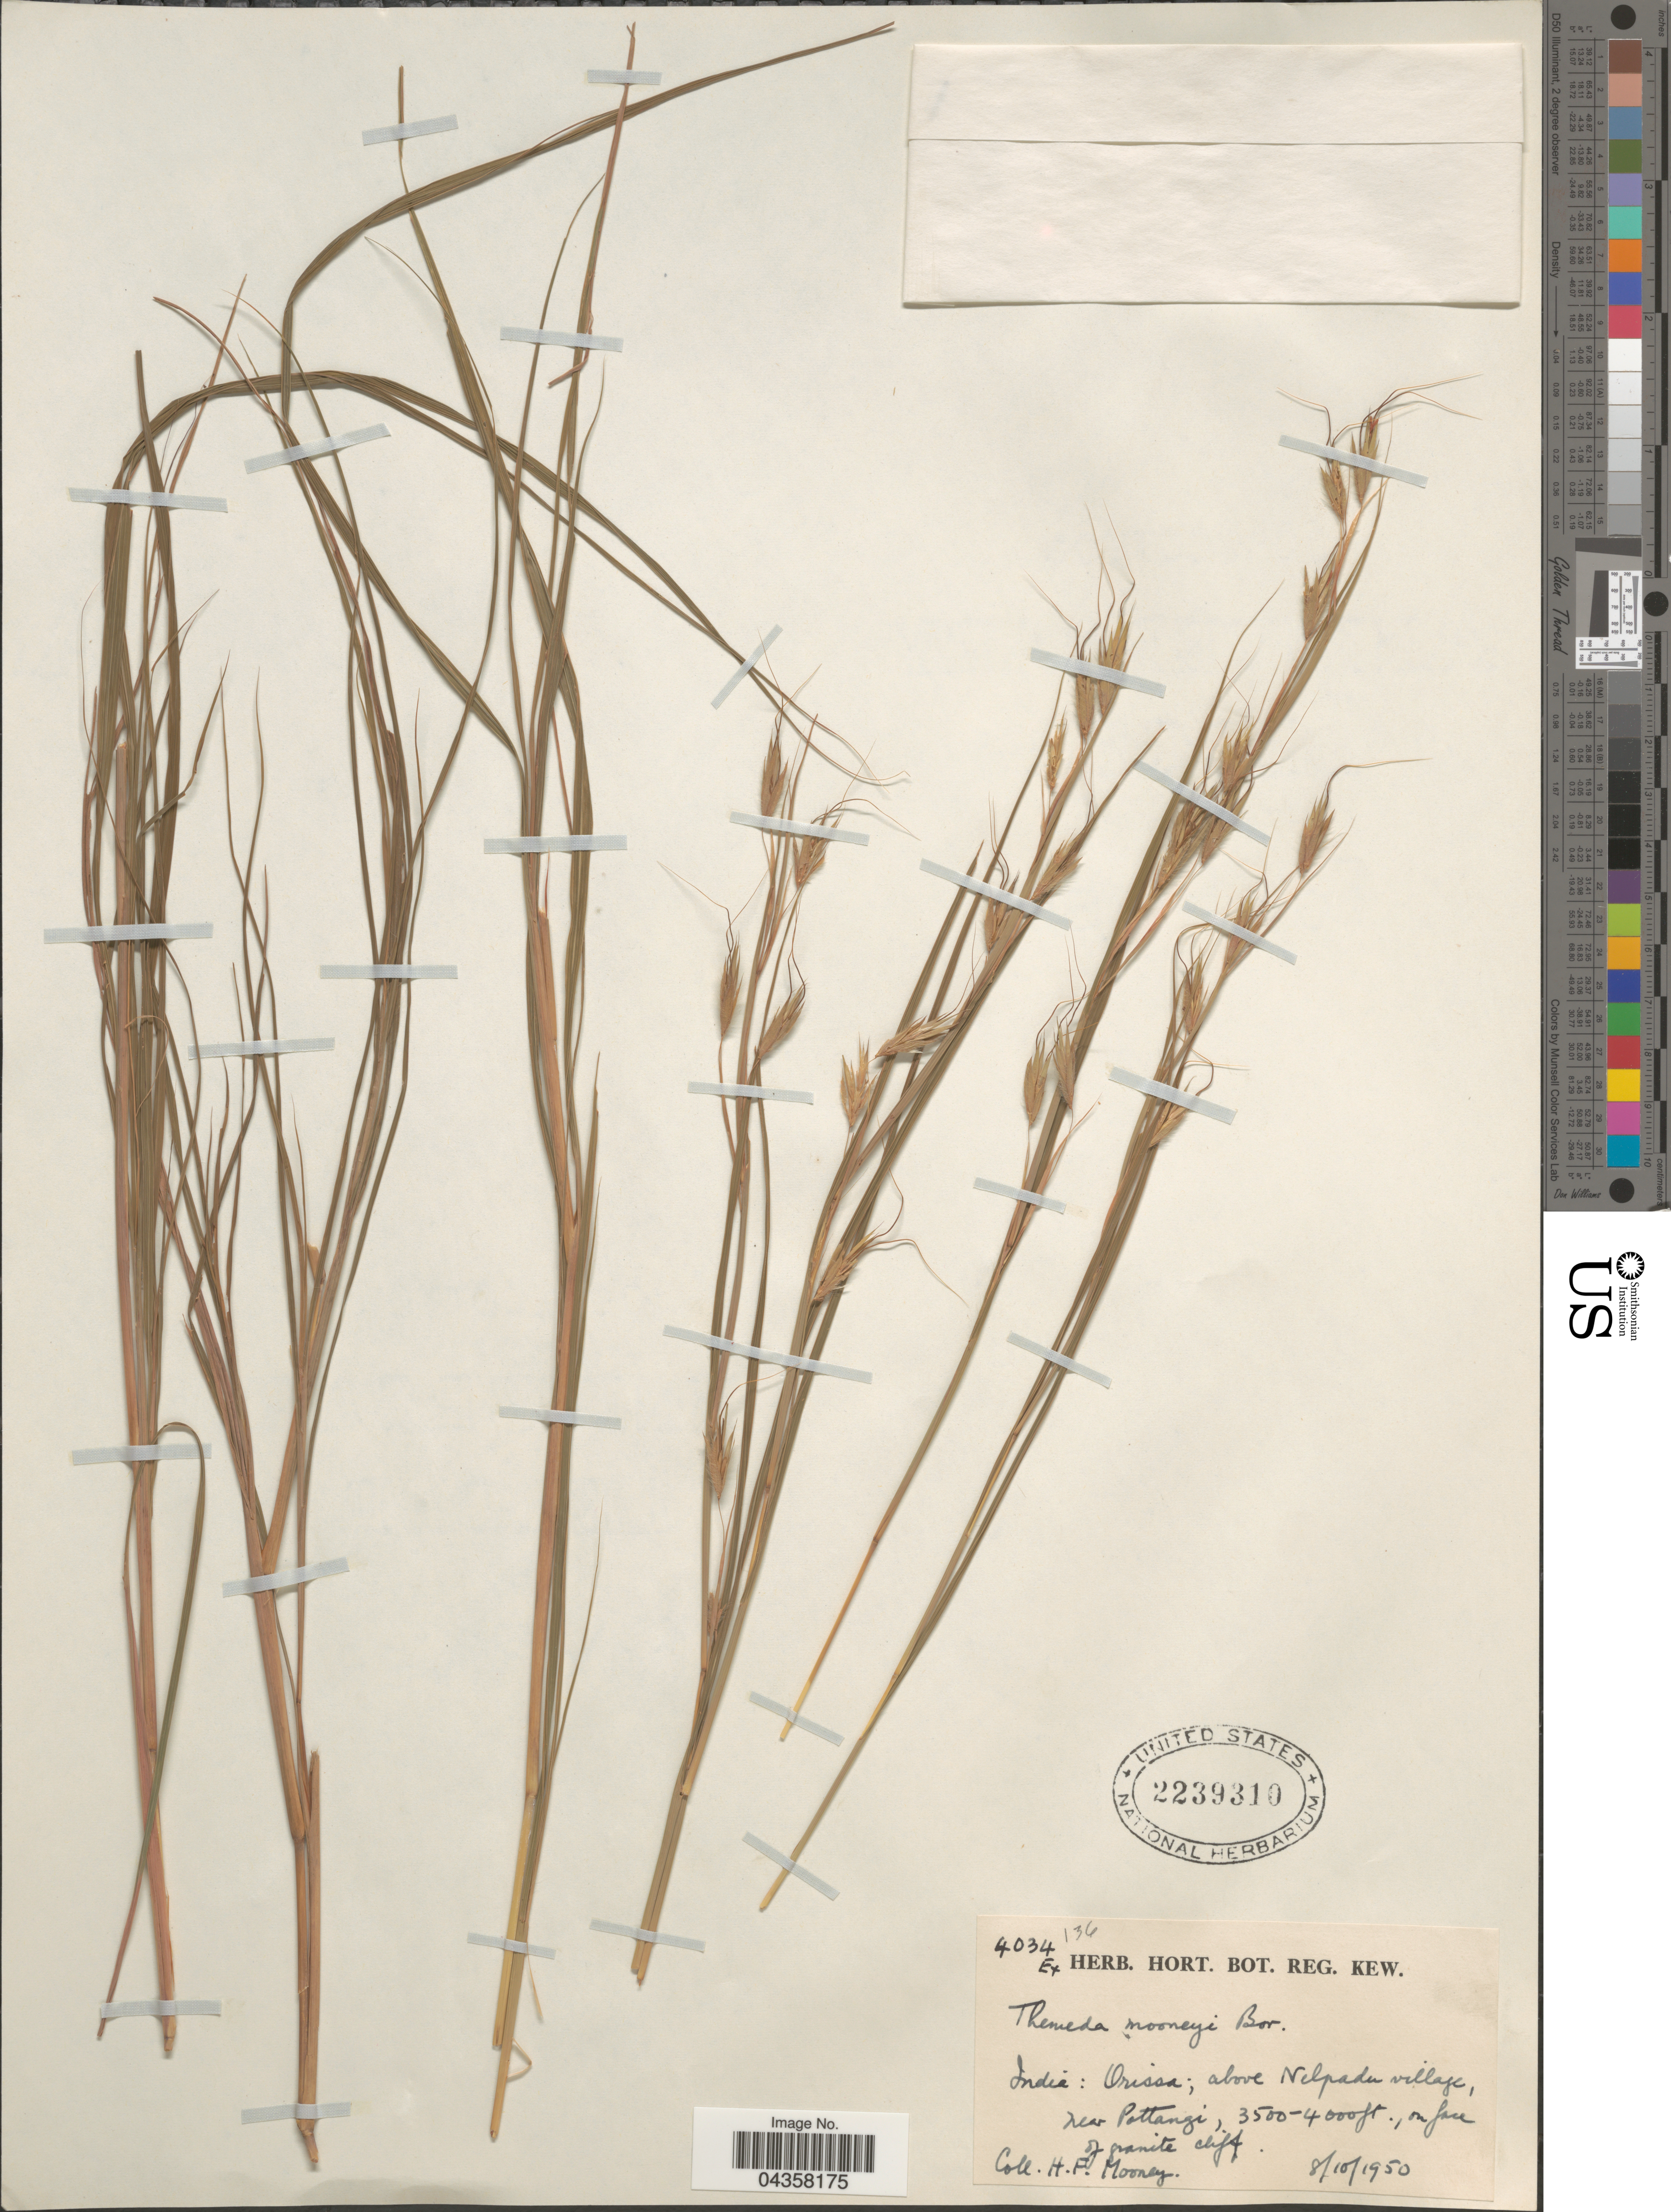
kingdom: Plantae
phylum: Tracheophyta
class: Liliopsida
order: Poales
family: Poaceae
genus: Themeda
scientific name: Themeda mooneyi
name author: Bor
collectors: H. Mooney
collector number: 4034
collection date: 1950-10-08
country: India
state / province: Orissa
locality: Above Nelpadu village, near Pottangi.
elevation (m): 1067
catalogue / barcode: US 2239310